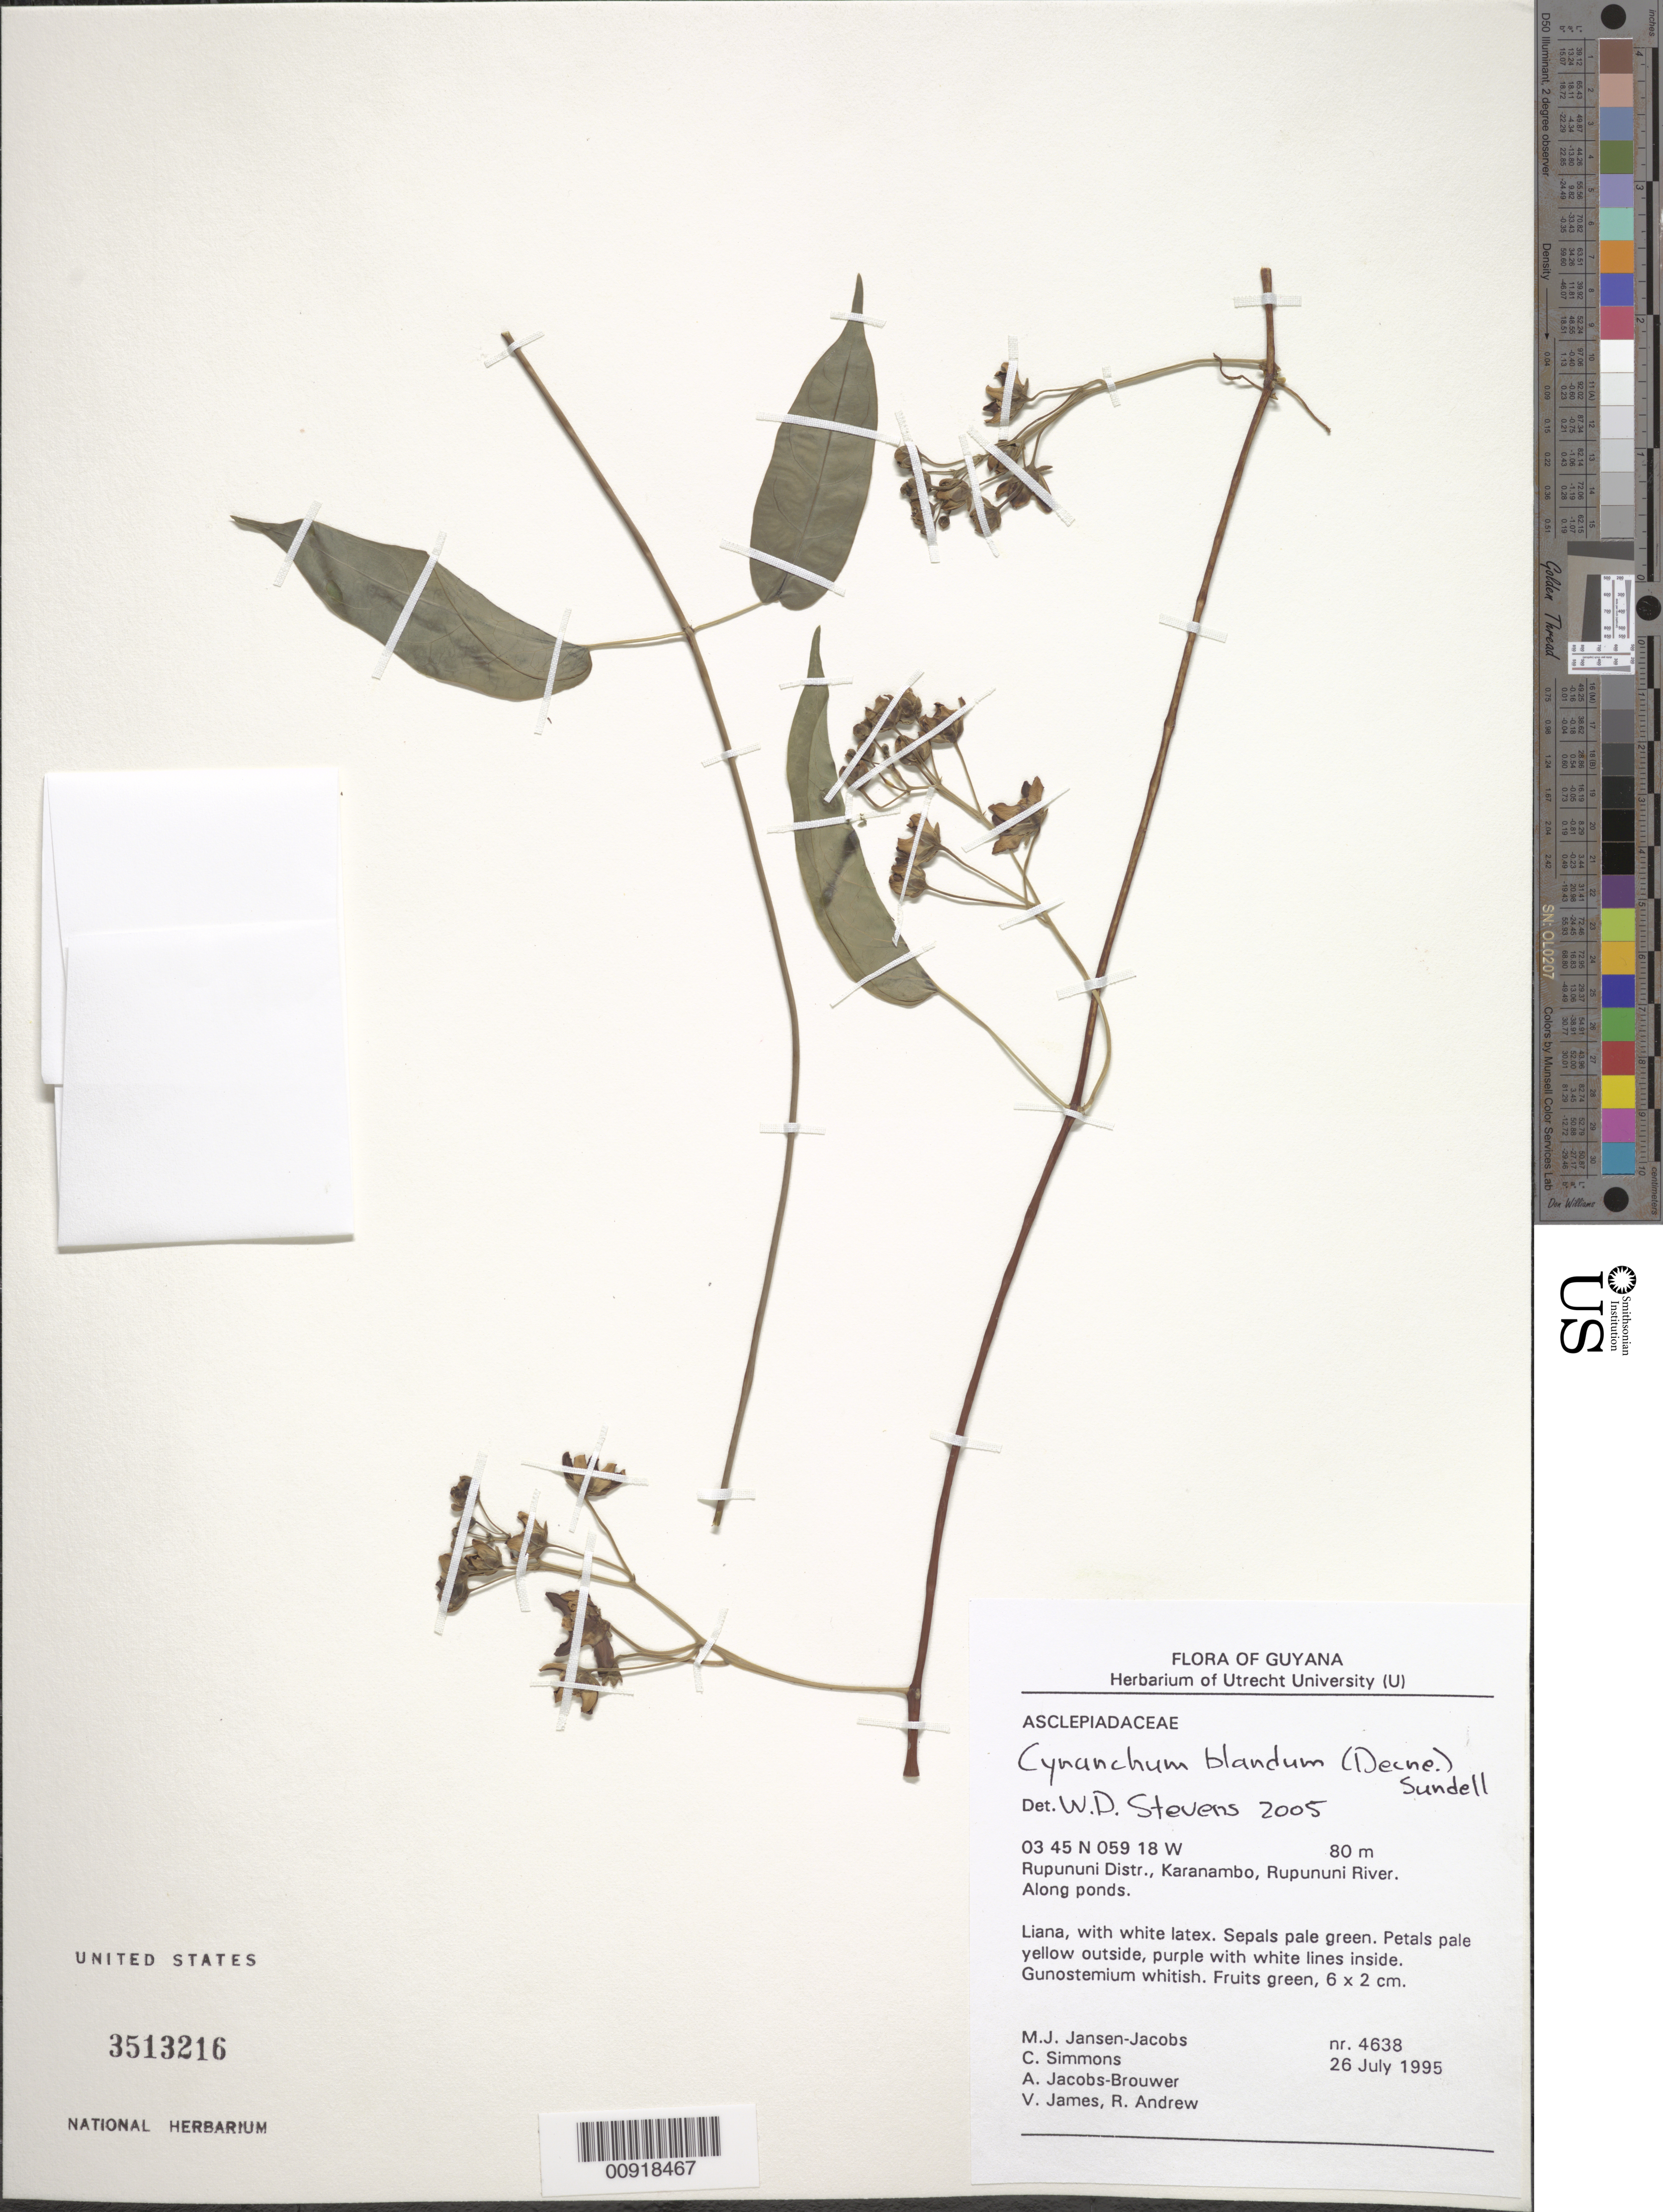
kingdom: Plantae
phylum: Tracheophyta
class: Magnoliopsida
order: Gentianales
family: Apocynaceae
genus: Cynanchum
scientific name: Cynanchum blandum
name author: (Decne.) Sundell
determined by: Stevens, W. Douglas, Missouri Botanical Garden (MO)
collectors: M. J. Jansen-Jacobs, C. Simons, A. Jacobs-Brouwer, V. James & R. Andrew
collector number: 4638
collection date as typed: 26-Jul-95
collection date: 1995-07-26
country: Guyana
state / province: U. Takutu-U. Essequibo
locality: Karanambo, Rupununi River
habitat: Along ponds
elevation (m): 80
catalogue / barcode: US 3513216